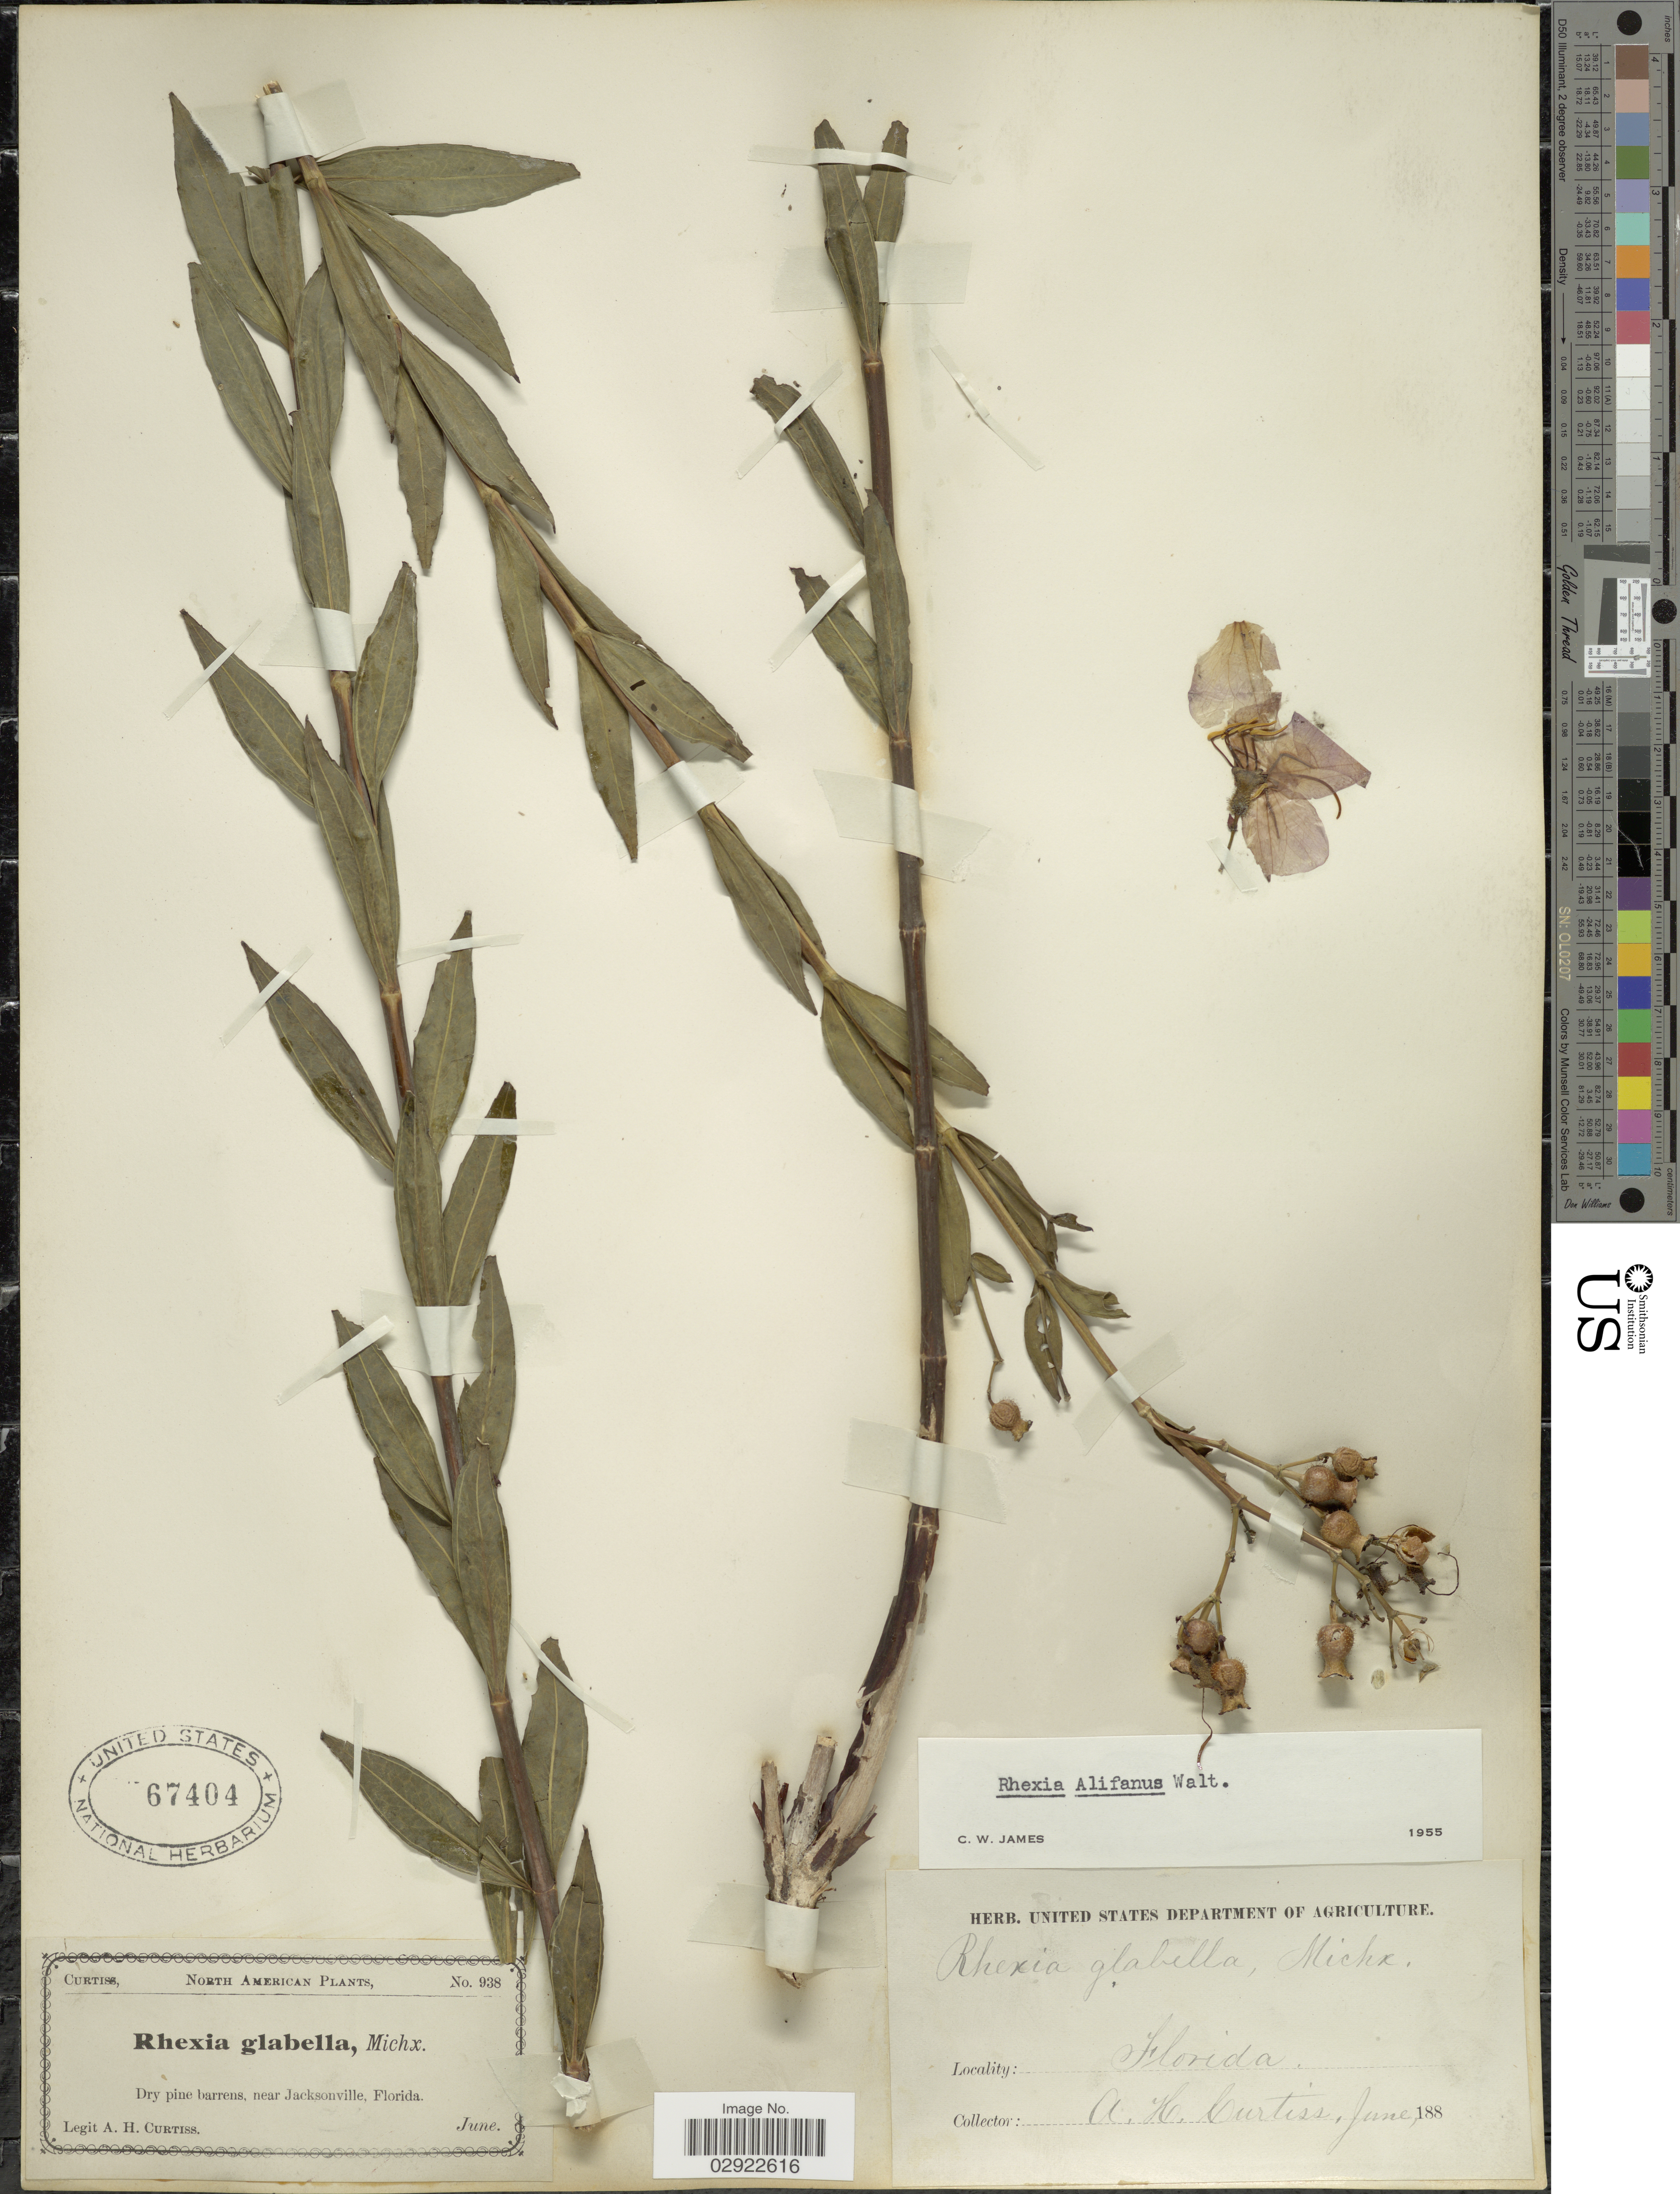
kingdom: Plantae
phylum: Tracheophyta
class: Magnoliopsida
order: Myrtales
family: Melastomataceae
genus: Rhexia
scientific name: Rhexia alifanus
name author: Walter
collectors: A. H. Curtiss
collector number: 938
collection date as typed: June, 188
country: United States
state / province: Florida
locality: Near Jacksonville.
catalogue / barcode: US 67404